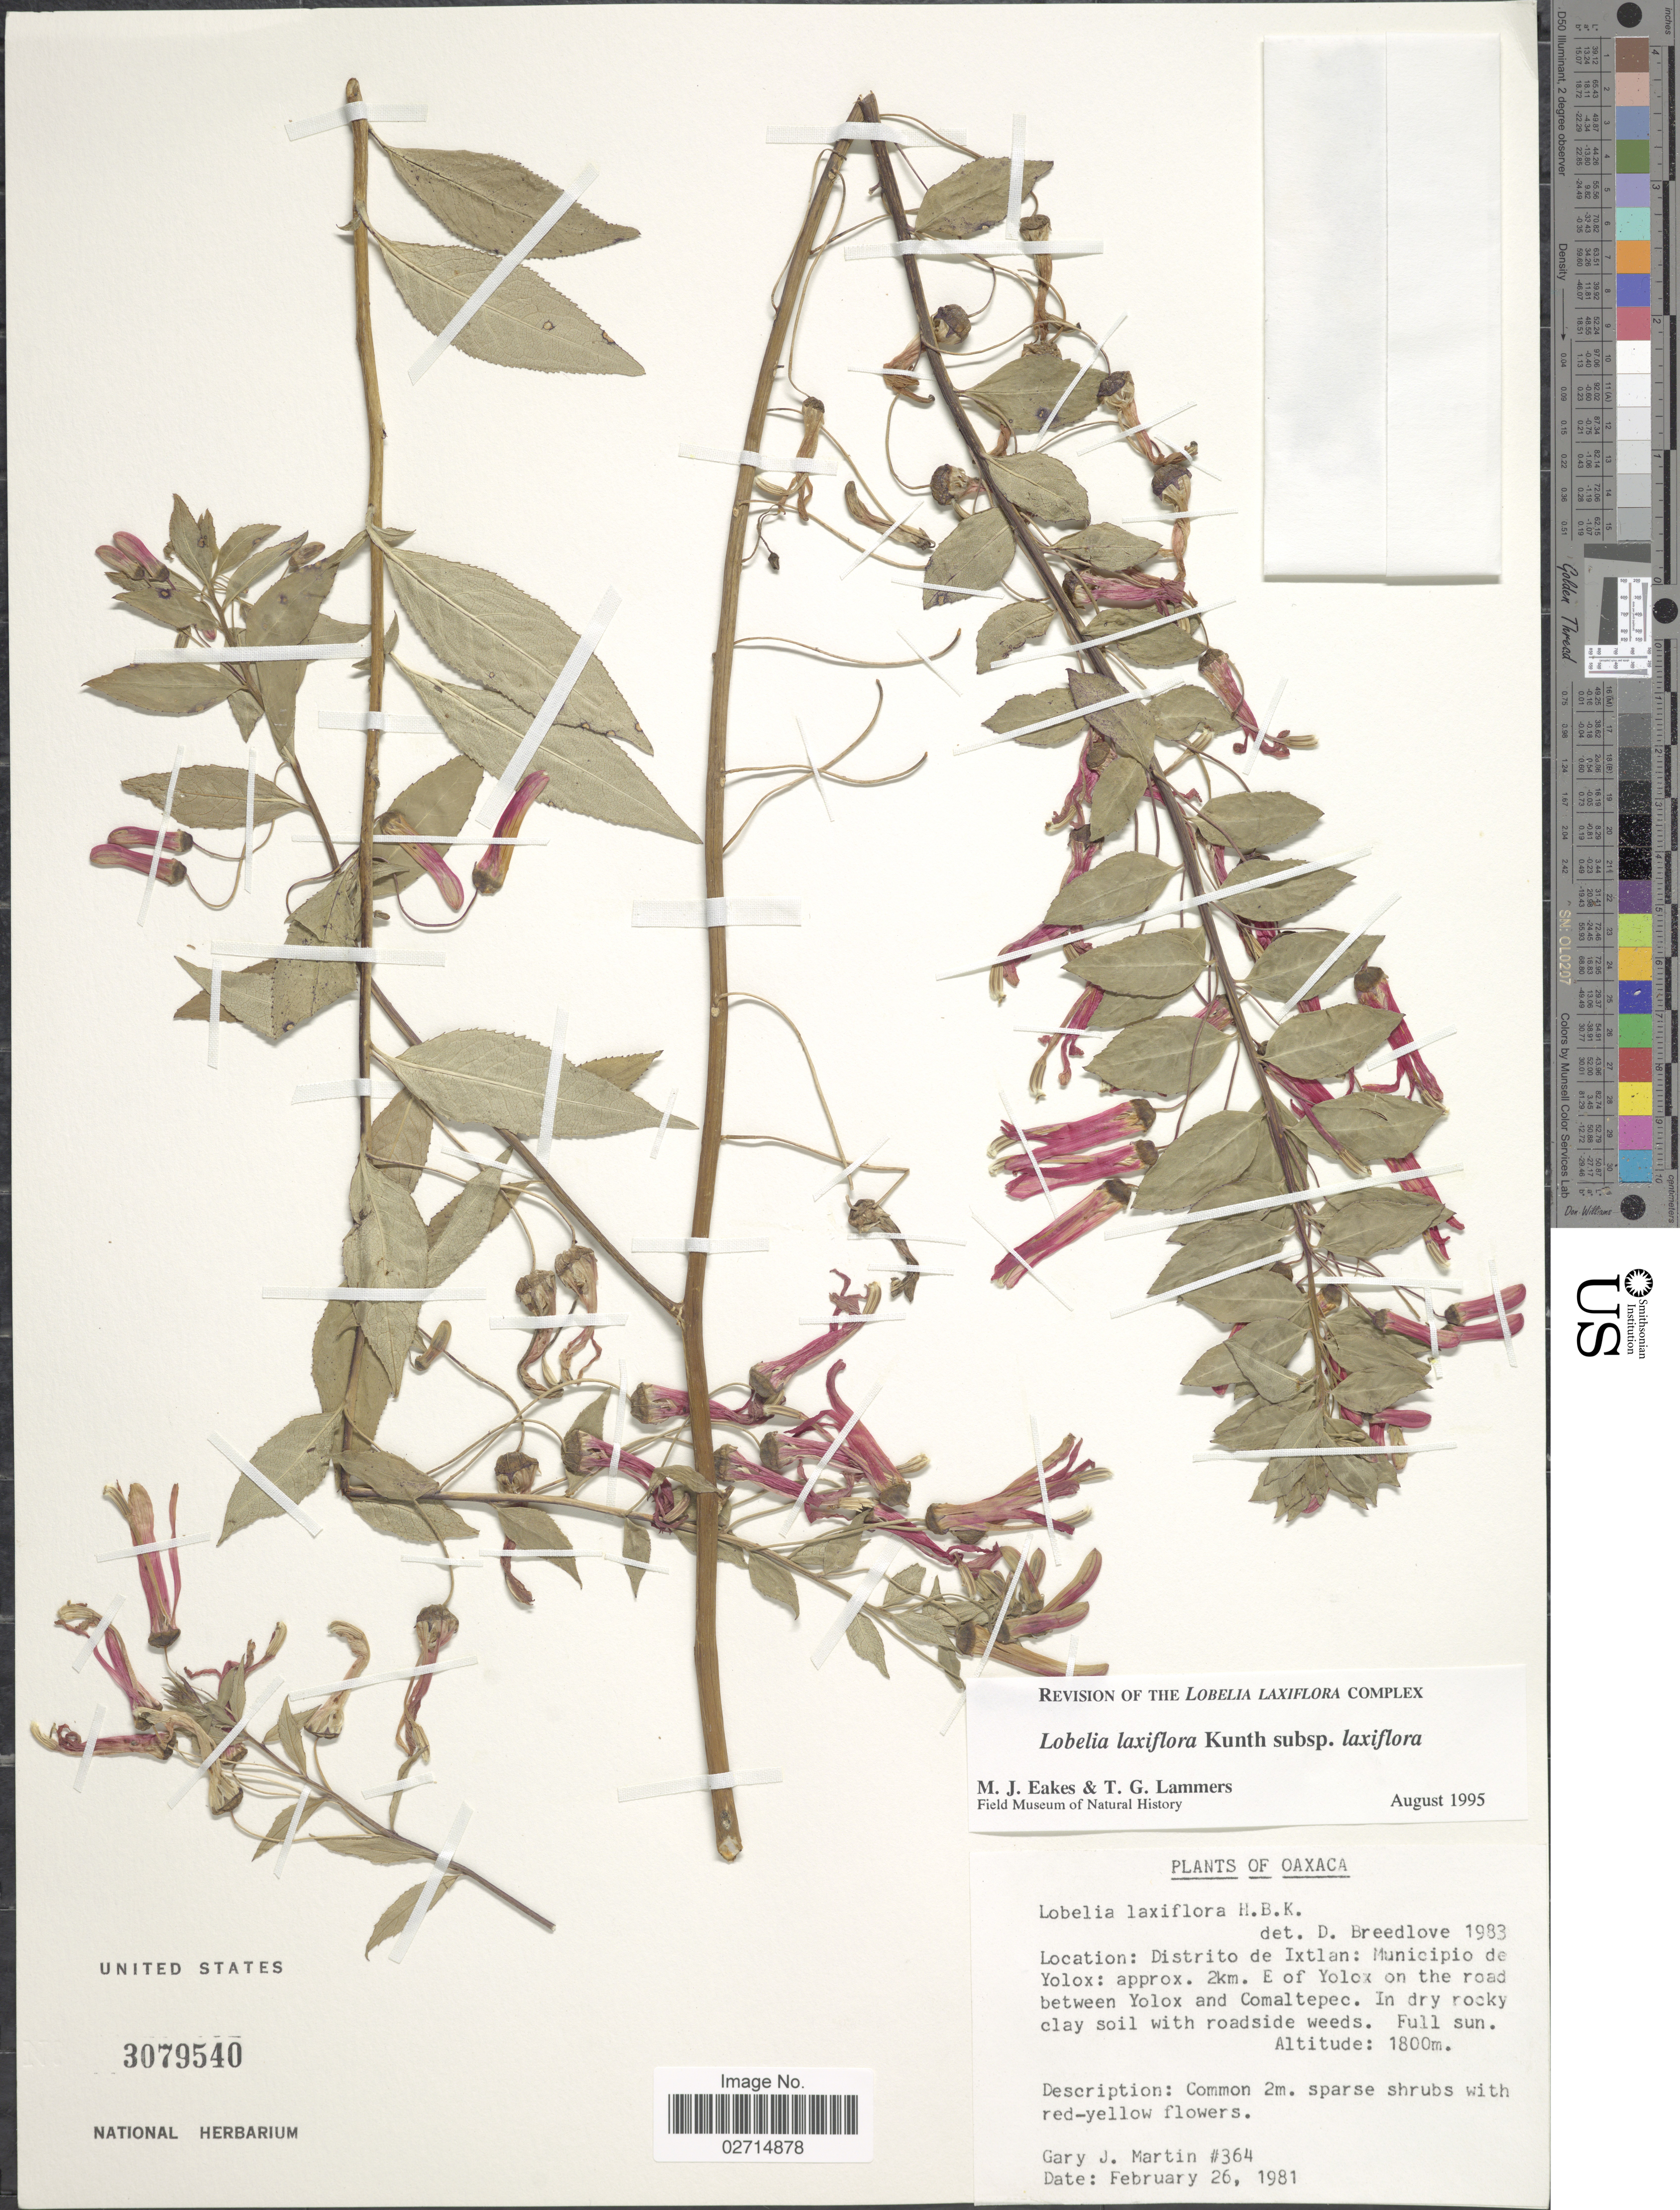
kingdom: Plantae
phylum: Tracheophyta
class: Magnoliopsida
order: Asterales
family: Campanulaceae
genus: Lobelia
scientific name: Lobelia laxiflora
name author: Kunth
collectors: G. J. Martin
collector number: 364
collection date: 1981-02-26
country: Mexico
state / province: Oaxaca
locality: Distrito de Ixtlan: Municipio de Yolox, 2 km. E. of Yolox on the road between Yolox and Comaltepec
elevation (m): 1800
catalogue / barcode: US 3079540